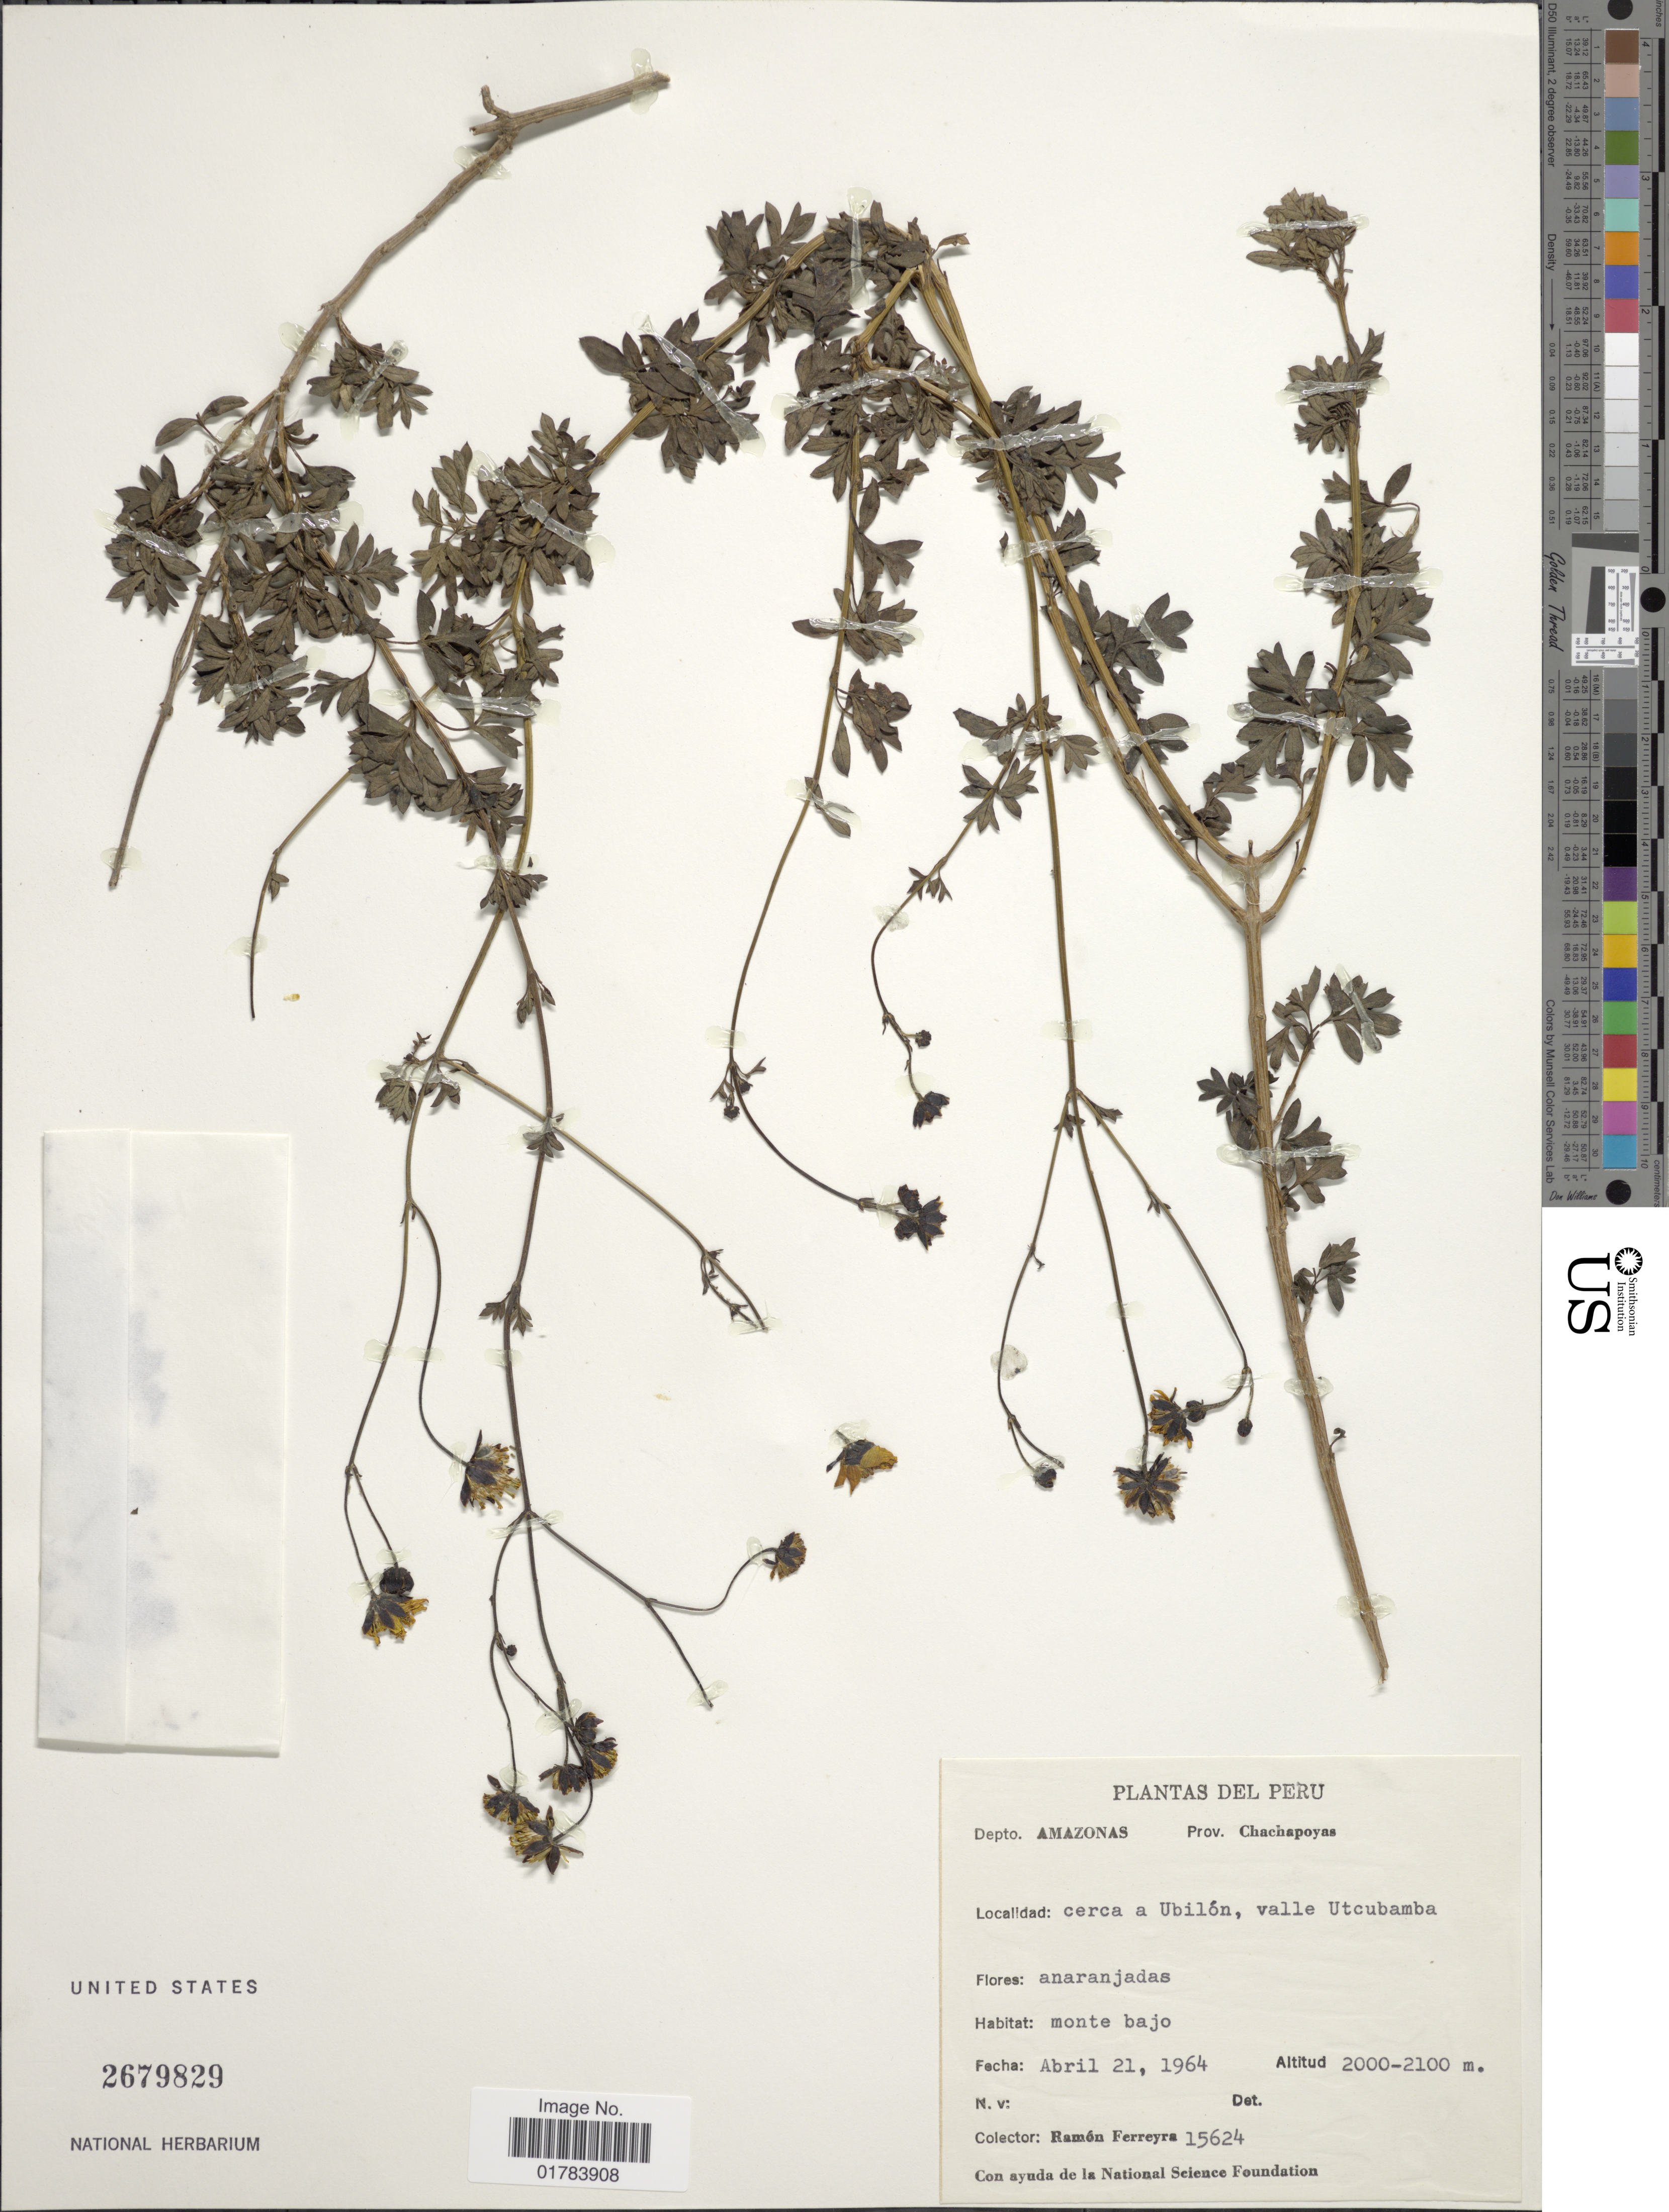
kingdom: Plantae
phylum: Tracheophyta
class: Magnoliopsida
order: Asterales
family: Asteraceae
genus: Coreopsis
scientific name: Coreopsis microlepis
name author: S.F. Blake & Sherff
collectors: R. A. Ferreyra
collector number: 15624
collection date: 1964-04-21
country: Peru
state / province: Amazonas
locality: Prov.: Chachapoyas, cerca a Ubilon, valle Utcubamba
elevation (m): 2000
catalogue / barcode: US 2679829